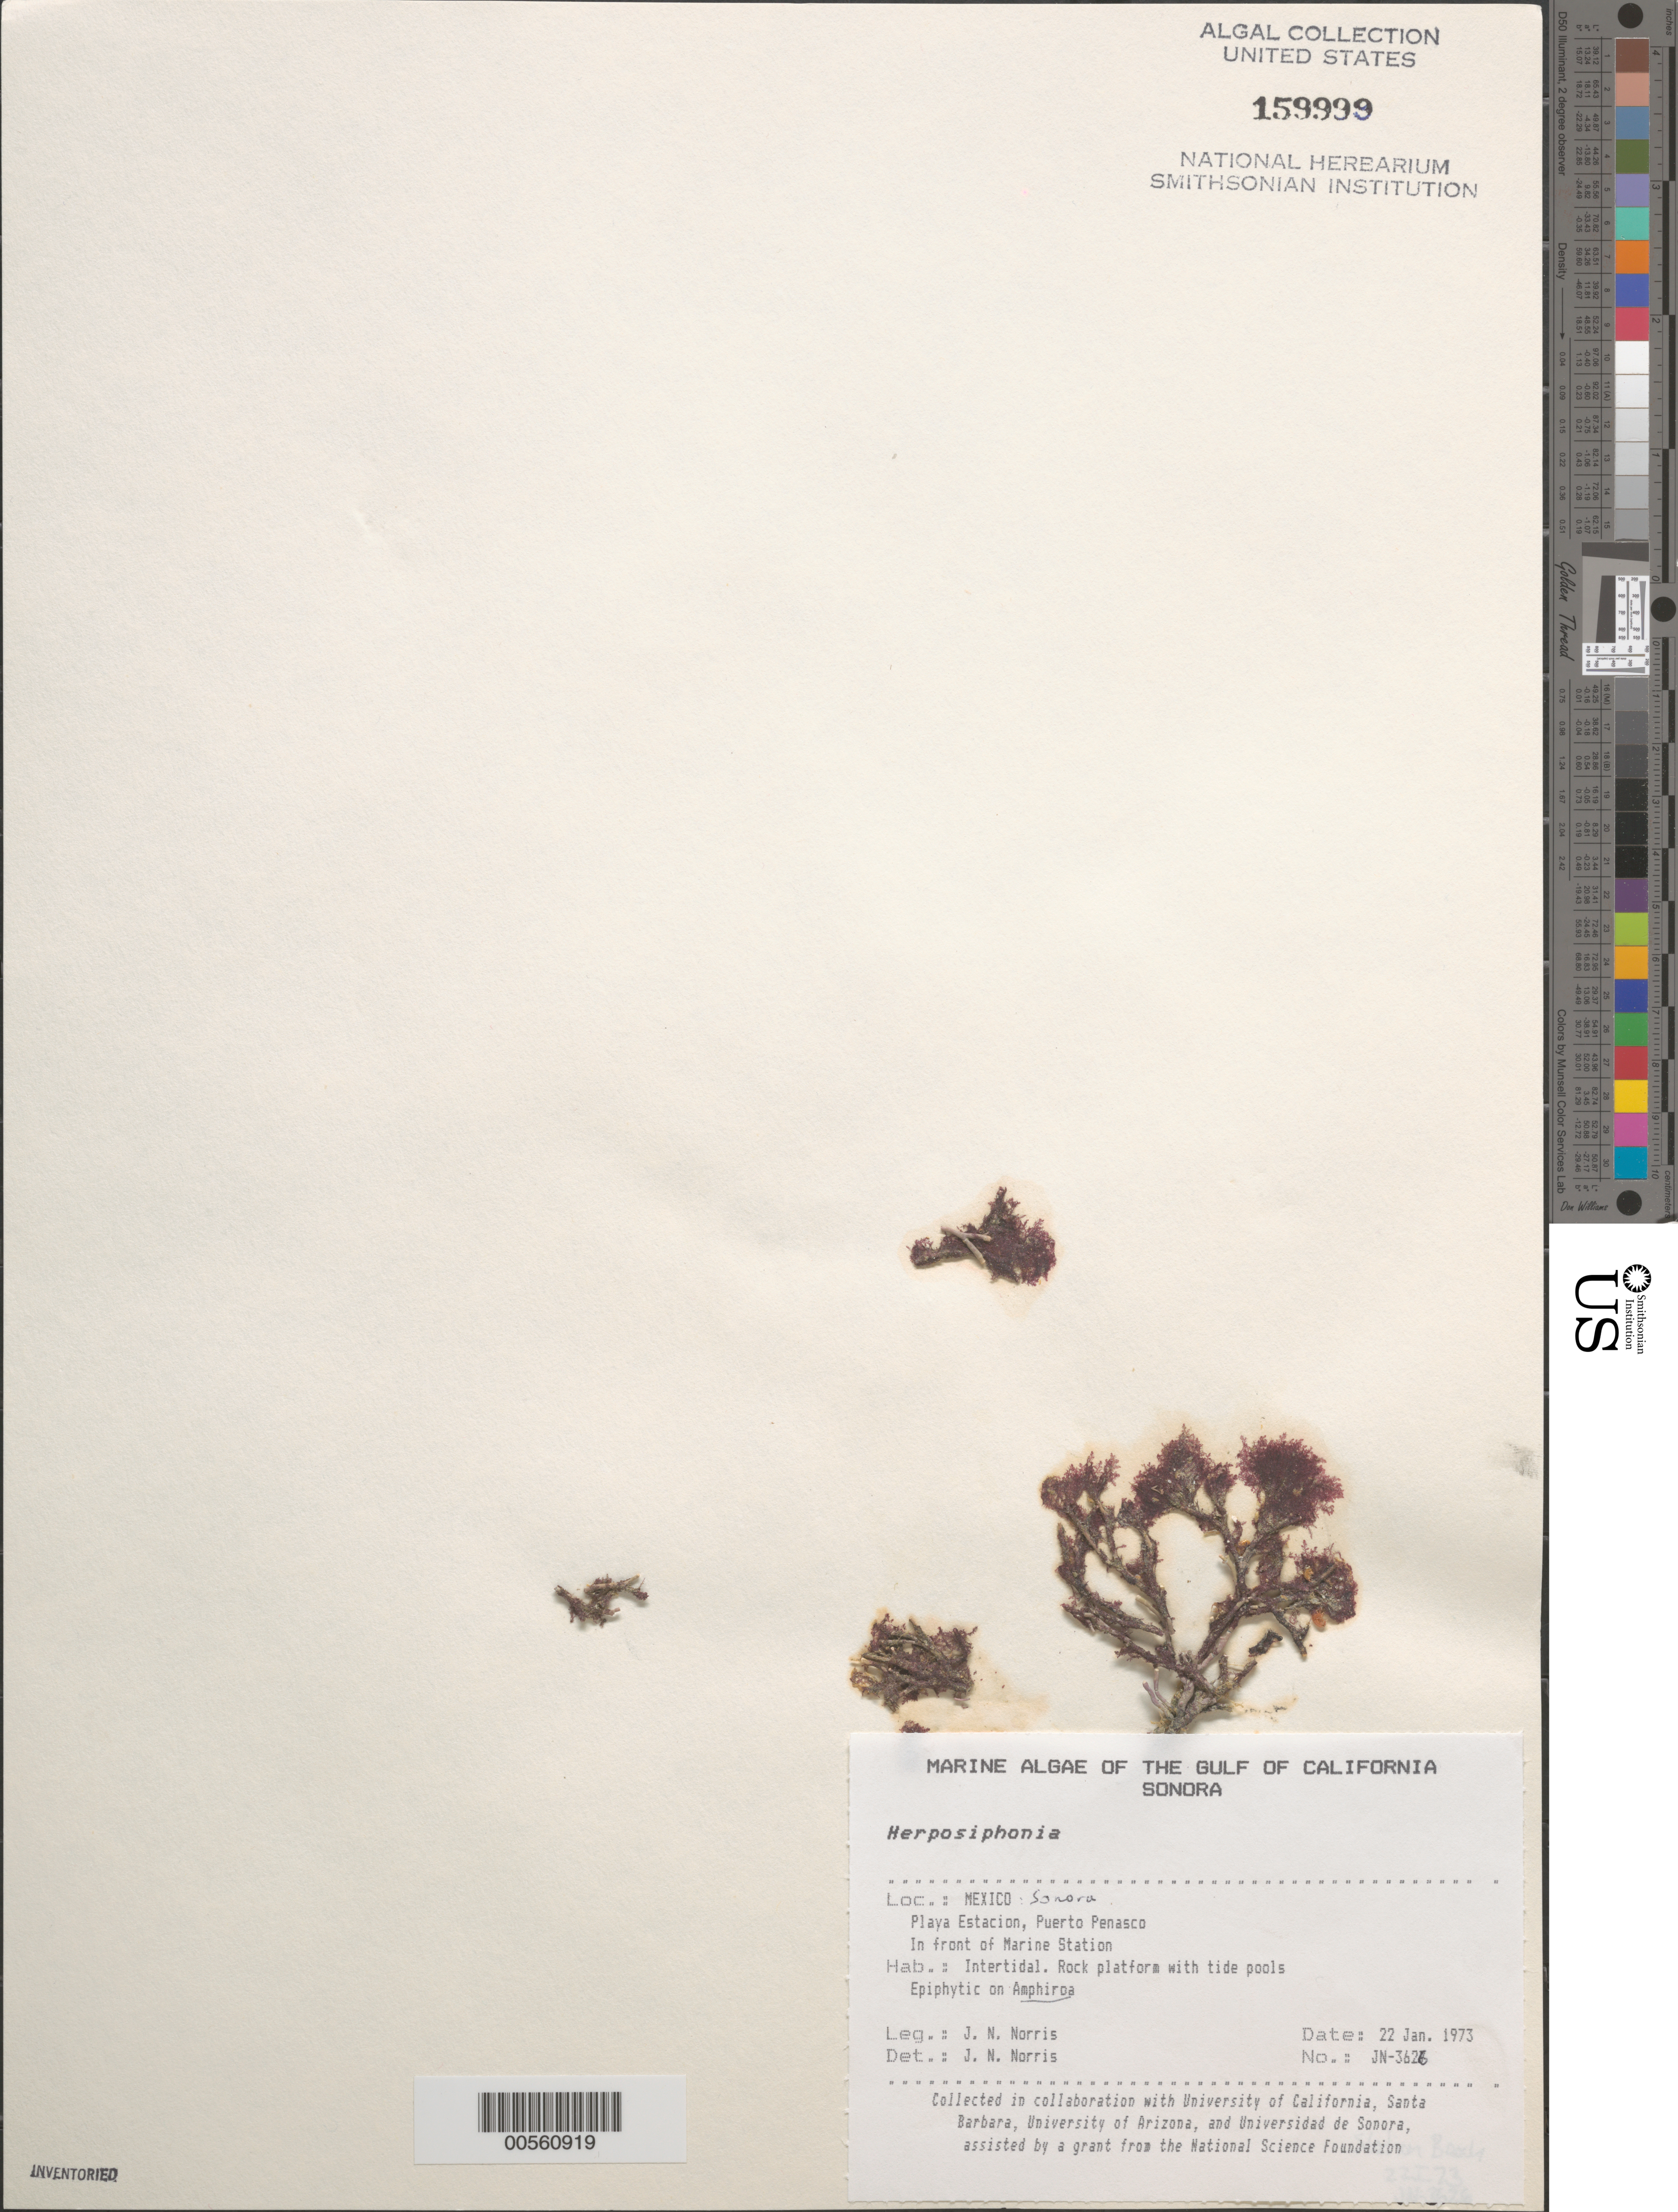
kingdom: Plantae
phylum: Rhodophyta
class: Florideophyceae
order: Ceramiales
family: Rhodomelaceae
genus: Herposiphonia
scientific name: Herposiphonia sp.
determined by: Norris, James N.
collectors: J. N. Norris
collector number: JN-3626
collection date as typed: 22 Jan 1973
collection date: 1973-01-22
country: Mexico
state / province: Sonora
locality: Playa Estacion, Puerto Penasco, marine station shore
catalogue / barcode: US 159999